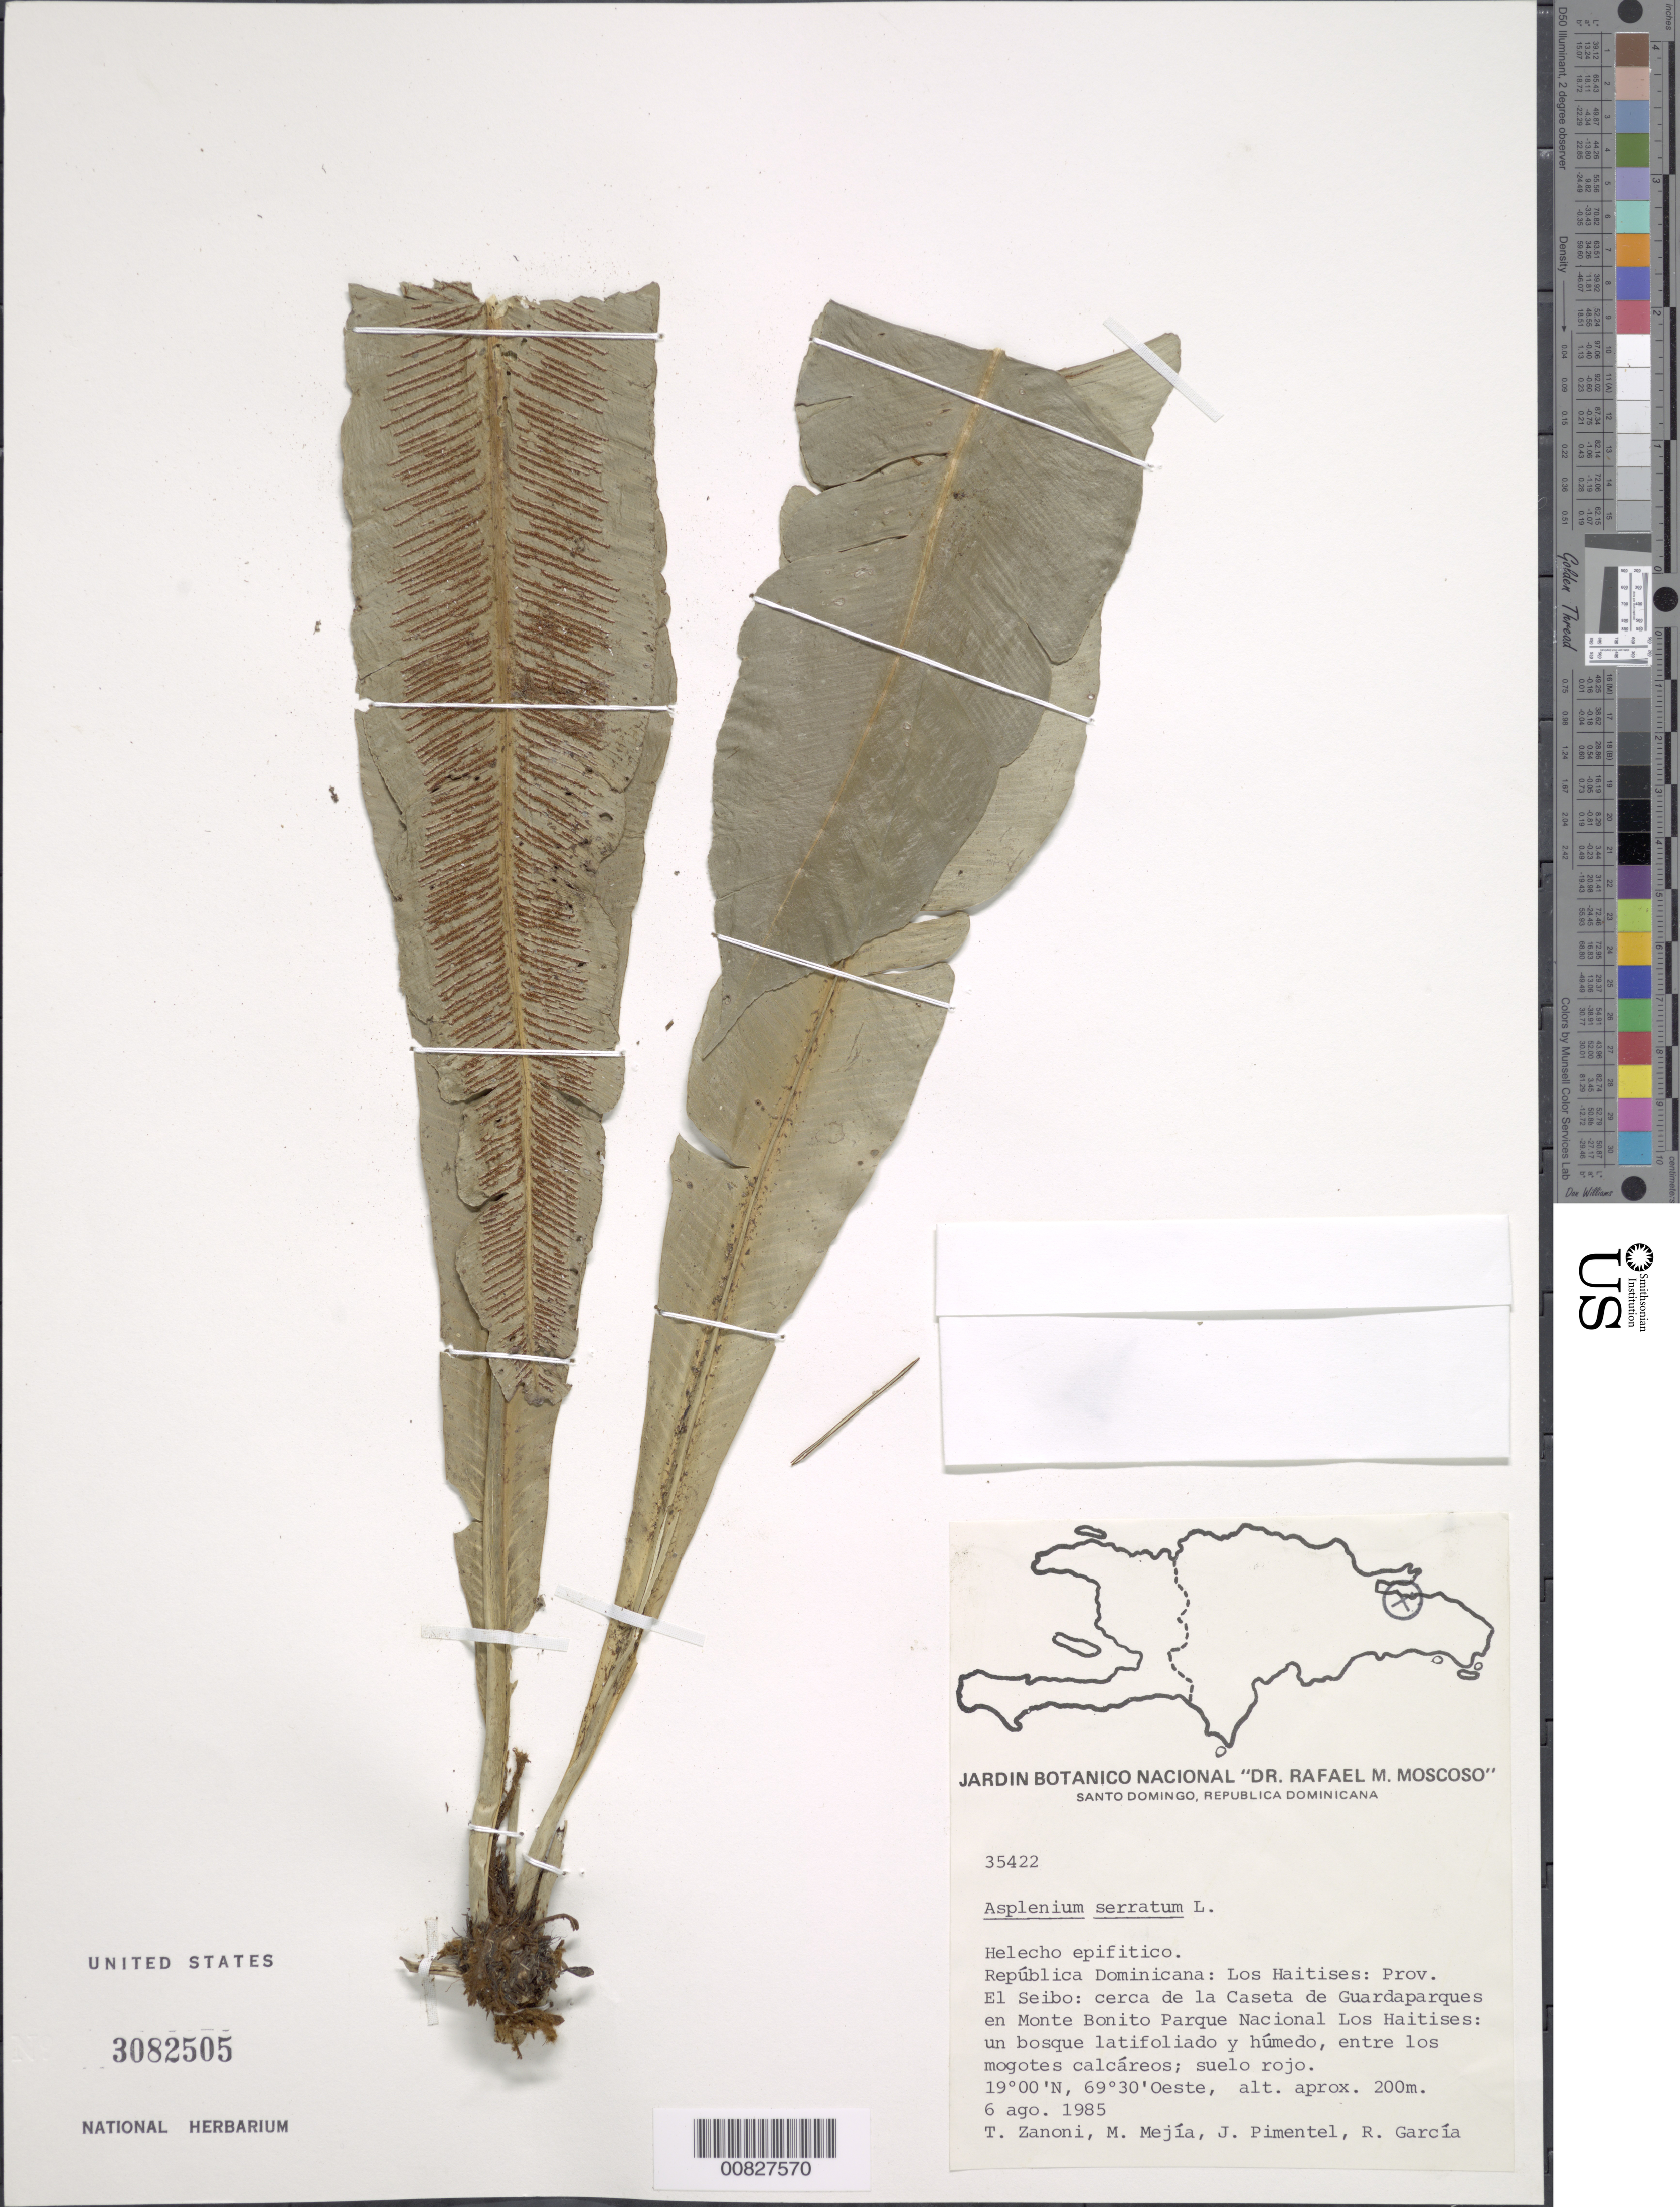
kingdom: Plantae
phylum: Tracheophyta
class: Polypodiopsida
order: Polypodiales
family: Aspleniaceae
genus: Asplenium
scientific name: Asplenium serratum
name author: L.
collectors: T. A. Zanoni, M. Mejia, J. Pimentel & R. G. García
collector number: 35422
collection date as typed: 06 Aug 1985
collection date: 1985-08-06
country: Dominican Republic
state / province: El Seibo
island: Hispaniola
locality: Los Haitises, Caseta de Guardaparques en Monte Bonito Parque Nacional Los Haitises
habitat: Bosque latifoliado y húmedo, entre los mogotes calcáreos; suelo rojo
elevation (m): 200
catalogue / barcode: US 3082505